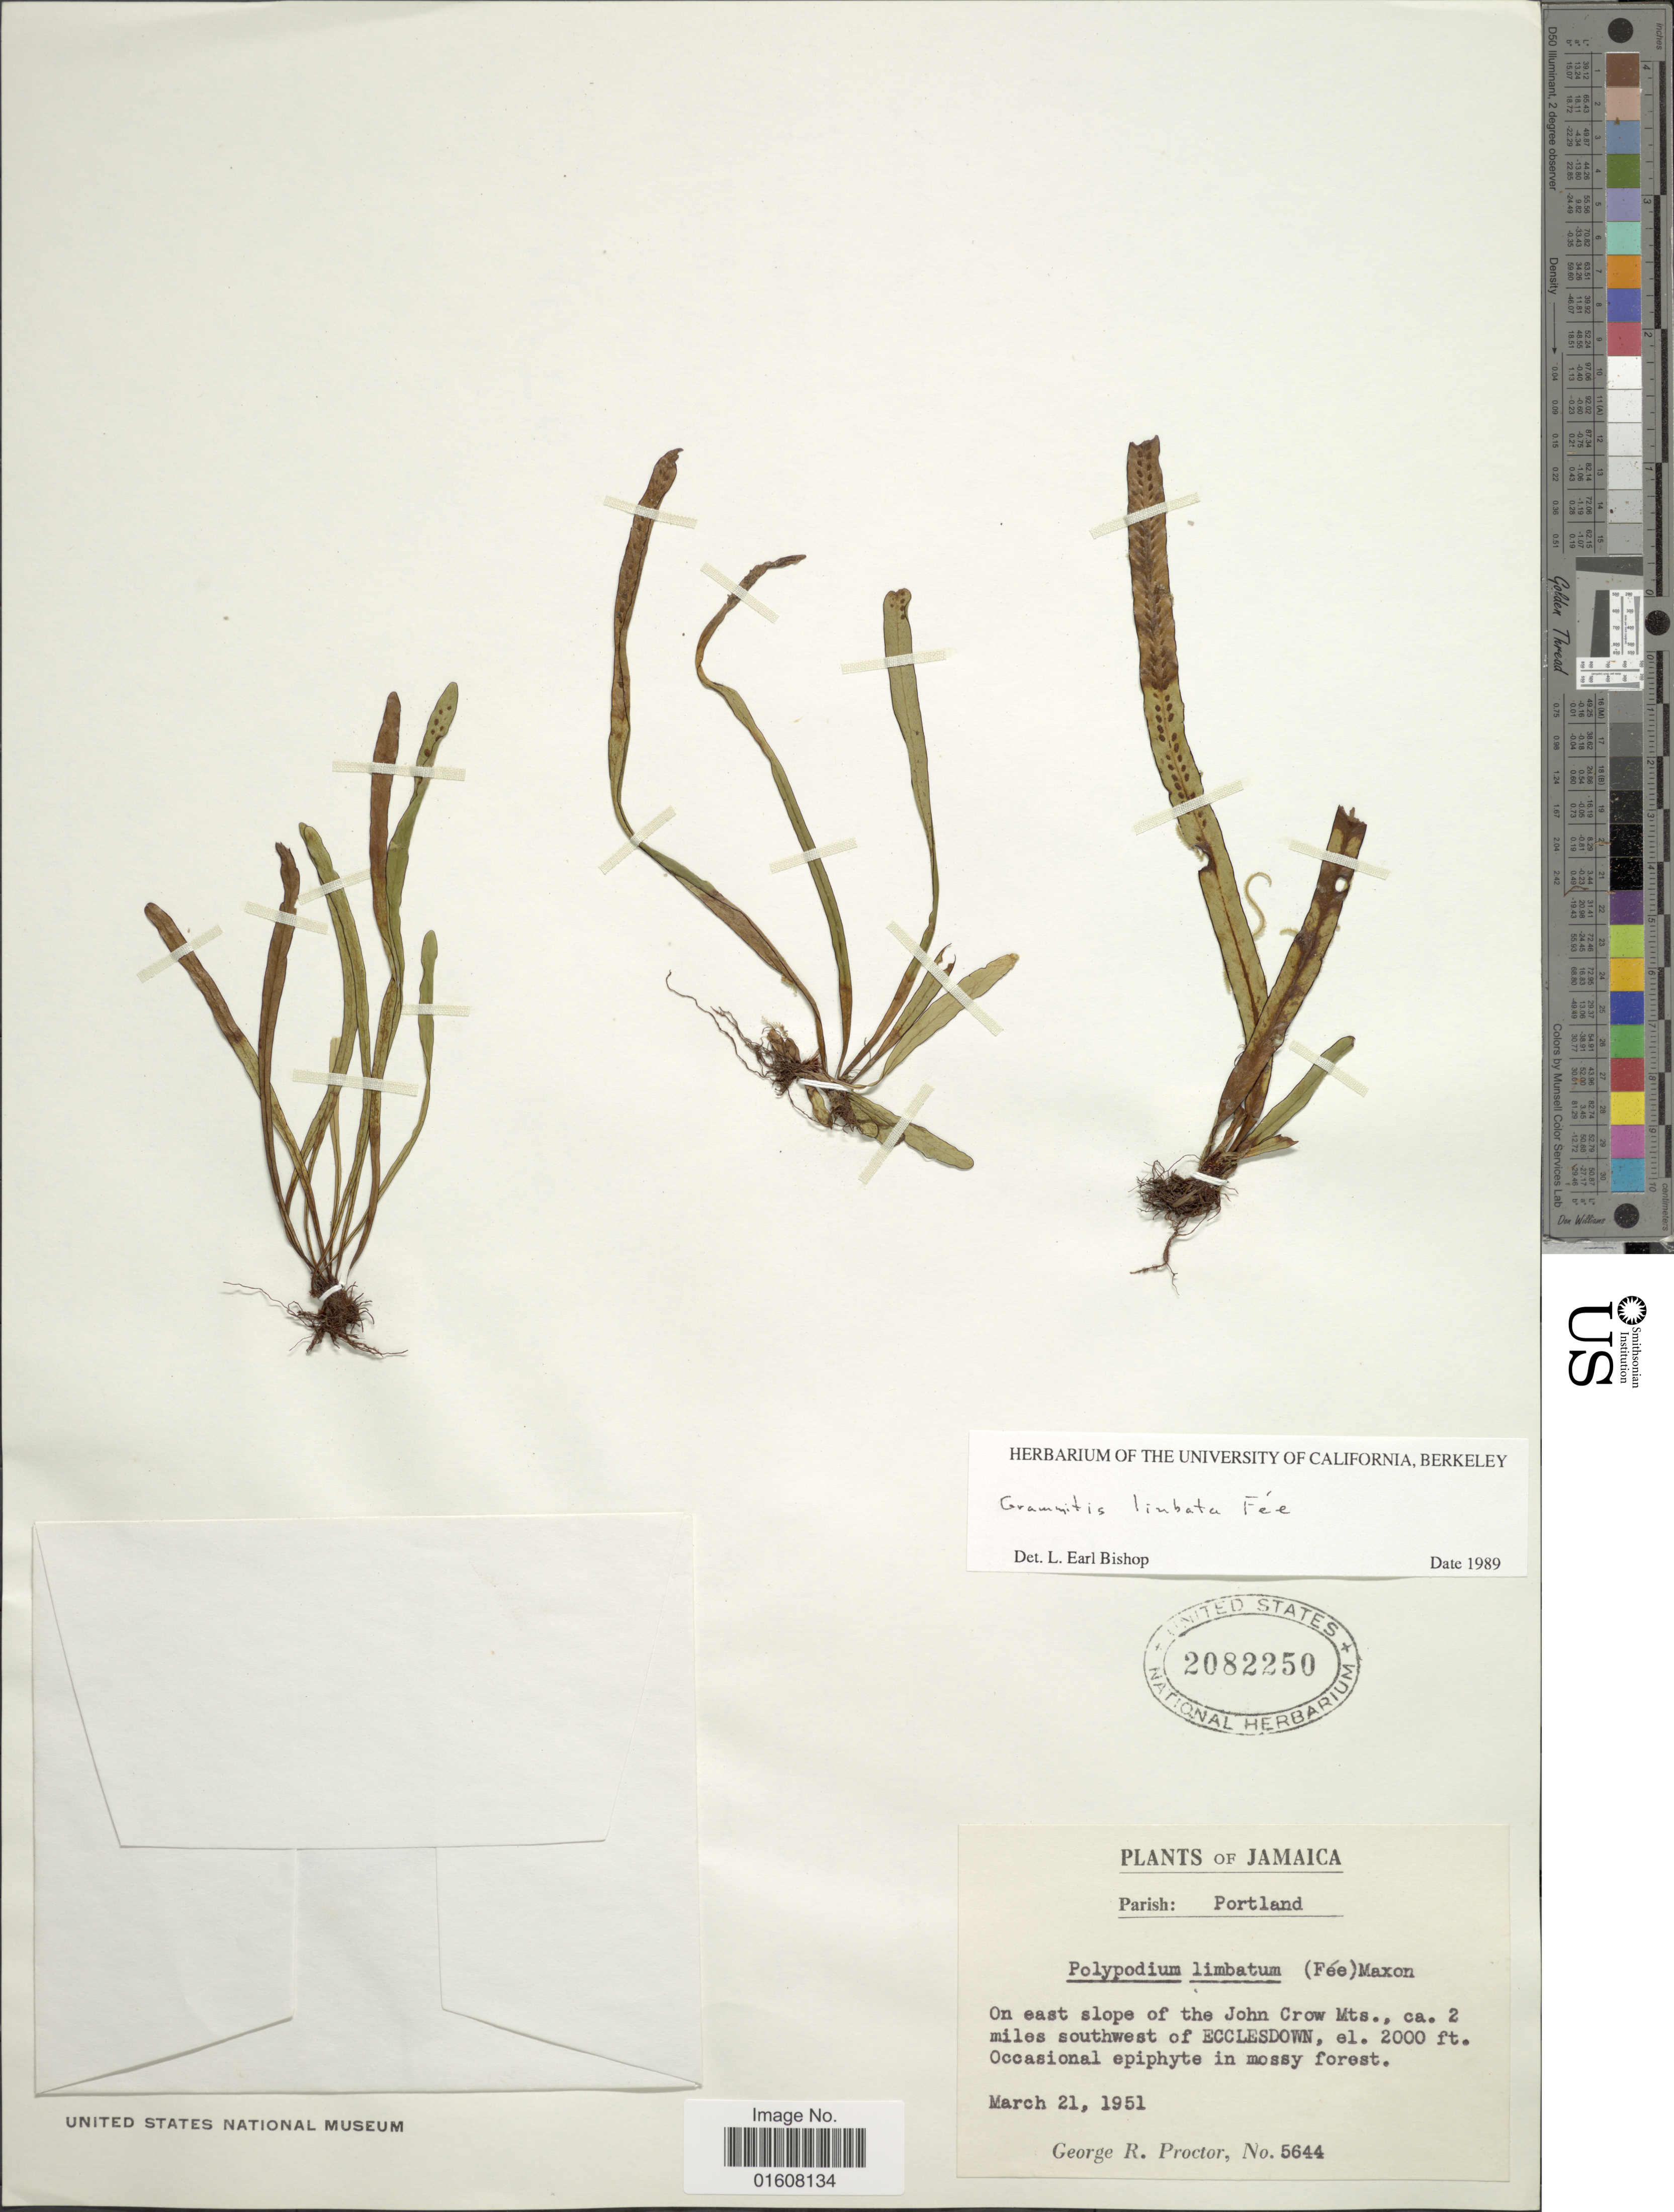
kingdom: Plantae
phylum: Tracheophyta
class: Polypodiopsida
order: Polypodiales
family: Polypodiaceae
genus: Grammitis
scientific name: Grammitis limbata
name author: Fée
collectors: G. R. Proctor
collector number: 5644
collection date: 1951-03-21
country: Jamaica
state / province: Portland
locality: On east slope of the John Crow Mts., ca. 2 miles southwest of Ecclesdown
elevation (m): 610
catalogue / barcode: US 2082250